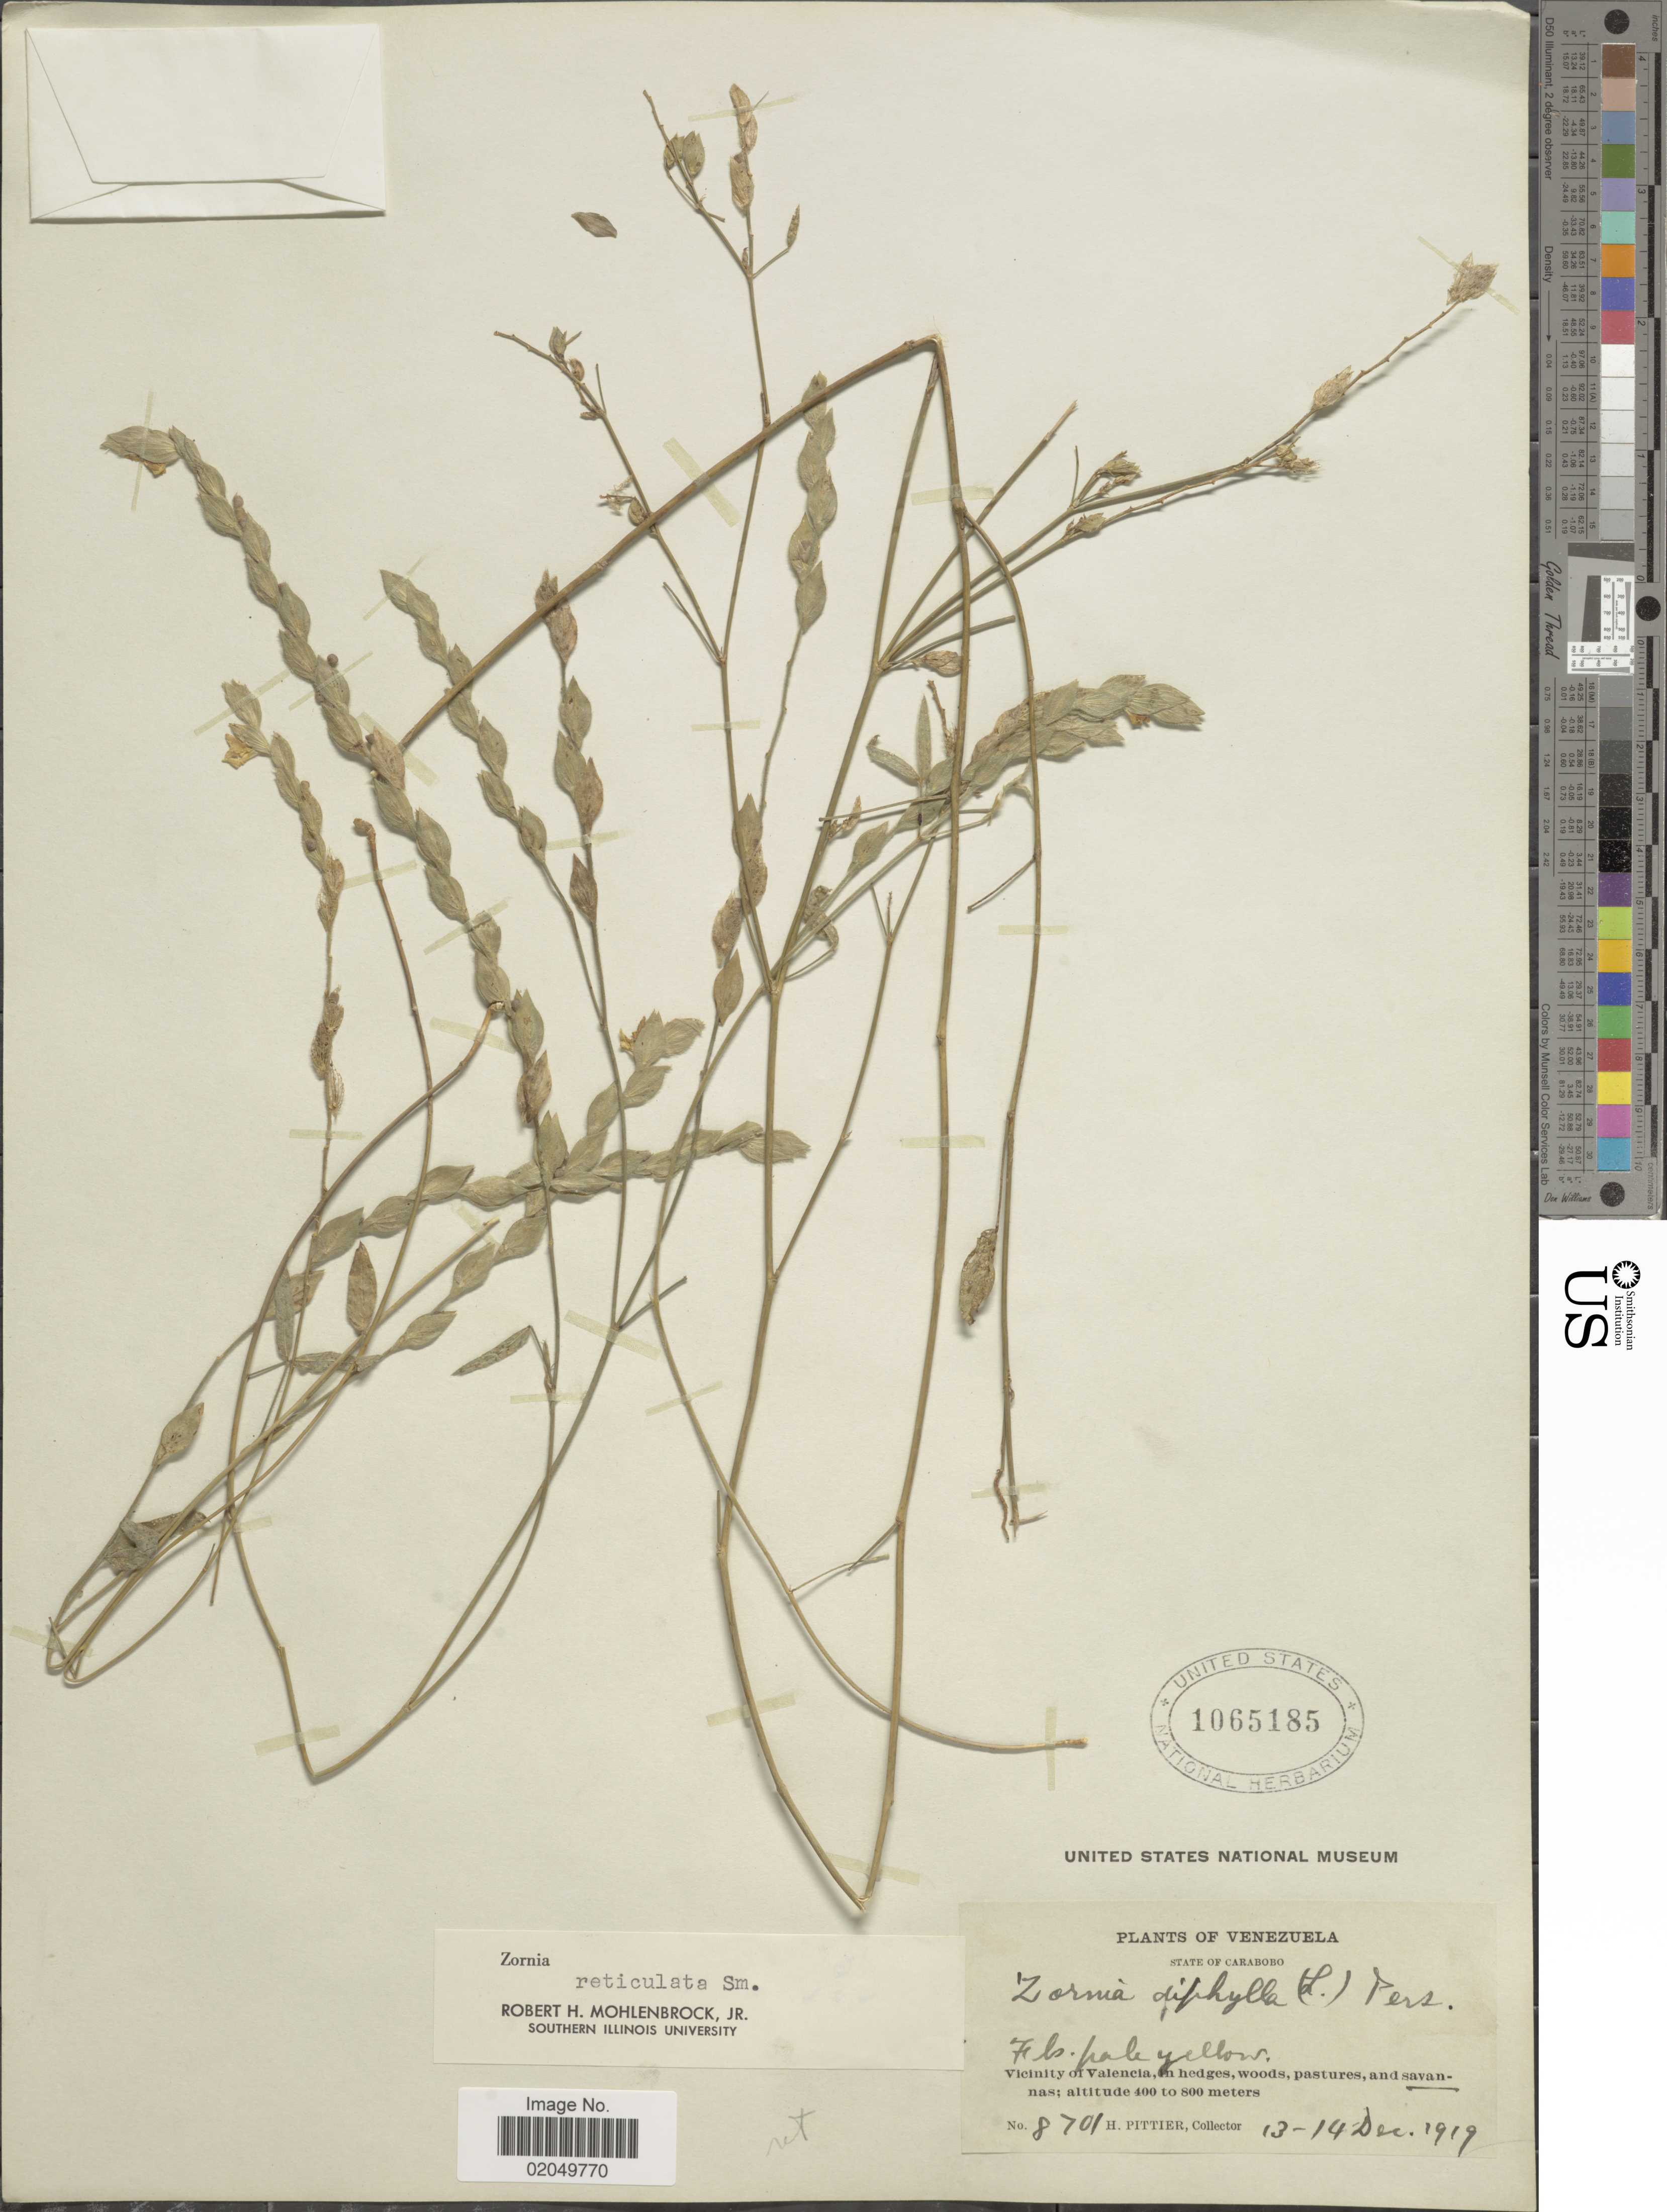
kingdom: Plantae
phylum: Tracheophyta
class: Magnoliopsida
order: Fabales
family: Fabaceae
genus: Zornia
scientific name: Zornia reticulata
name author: Sm.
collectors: H. F. Pittier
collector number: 8701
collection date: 1919-12-13/1919-12-14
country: Venezuela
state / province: Carabobo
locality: Vicinity of Valencia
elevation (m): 400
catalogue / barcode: US 1065185